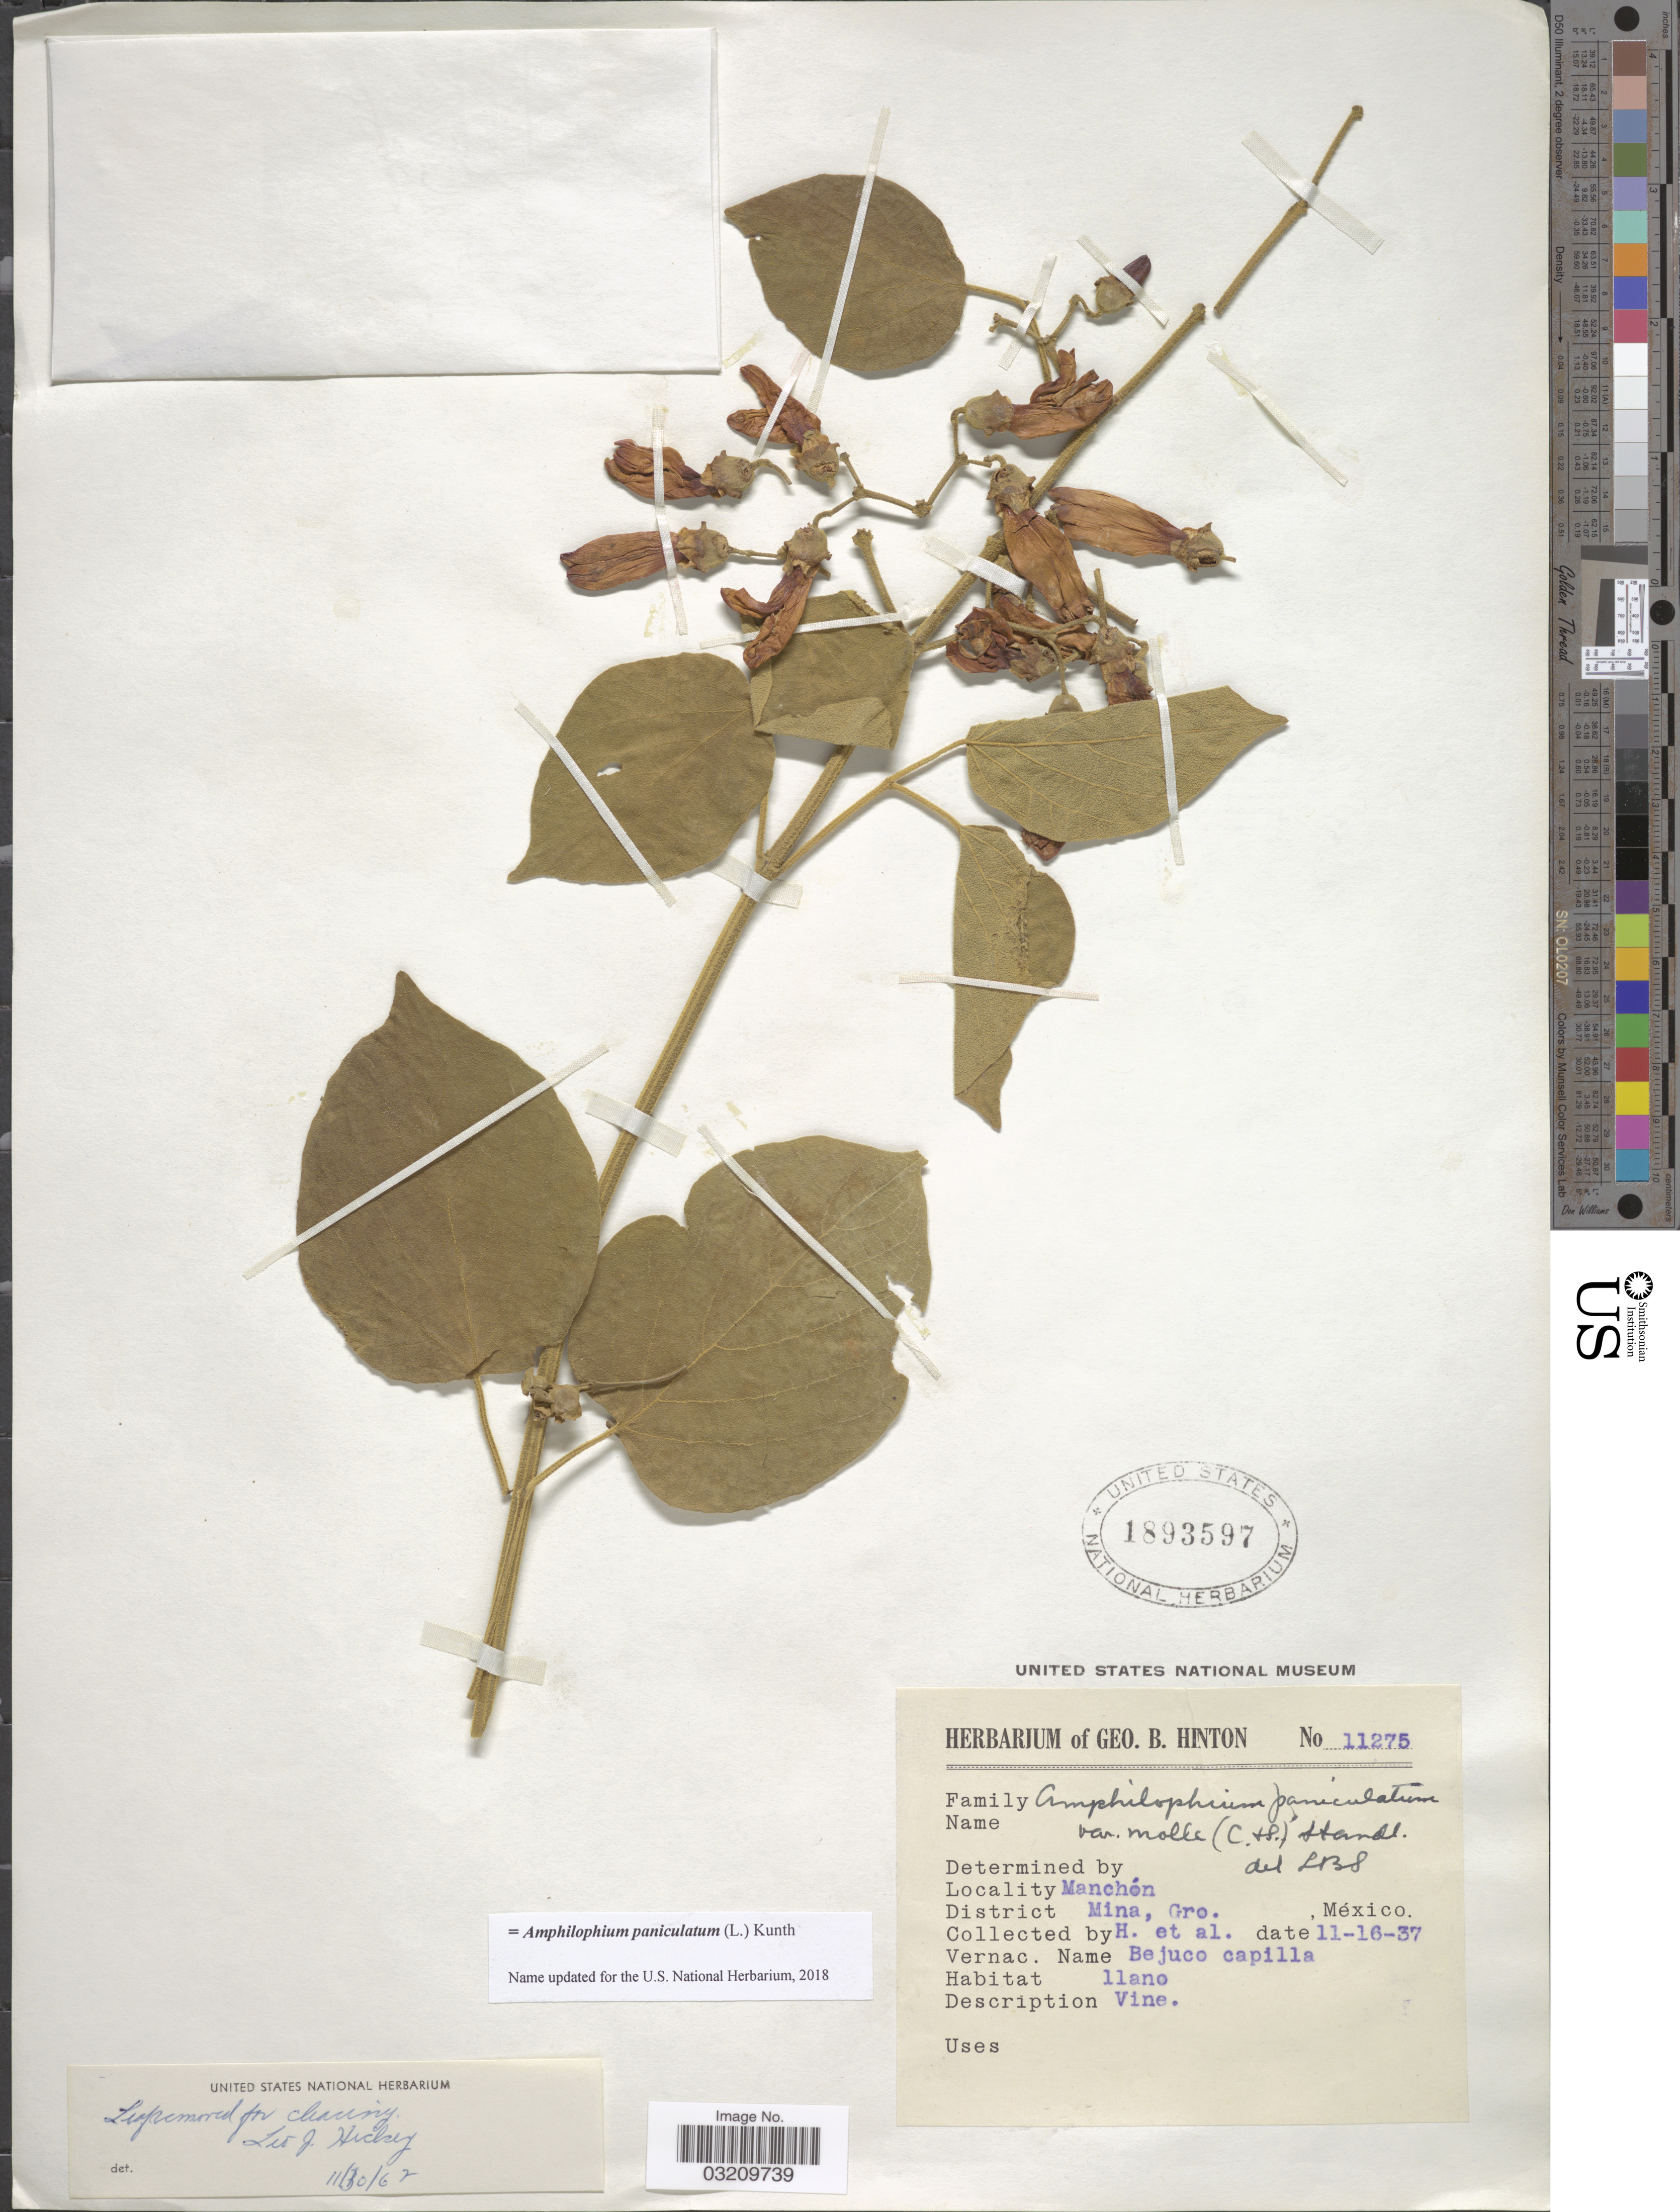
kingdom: Plantae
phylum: Tracheophyta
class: Magnoliopsida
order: Lamiales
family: Bignoniaceae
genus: Amphilophium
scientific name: Amphilophium paniculatum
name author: (L.) Kunth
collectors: G. B. Hinton & et al.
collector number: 11275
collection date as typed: Transcribed d/m/y: 16/11/37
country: Mexico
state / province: Guerrero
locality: Manchón. District Mina.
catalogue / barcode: US 1893597